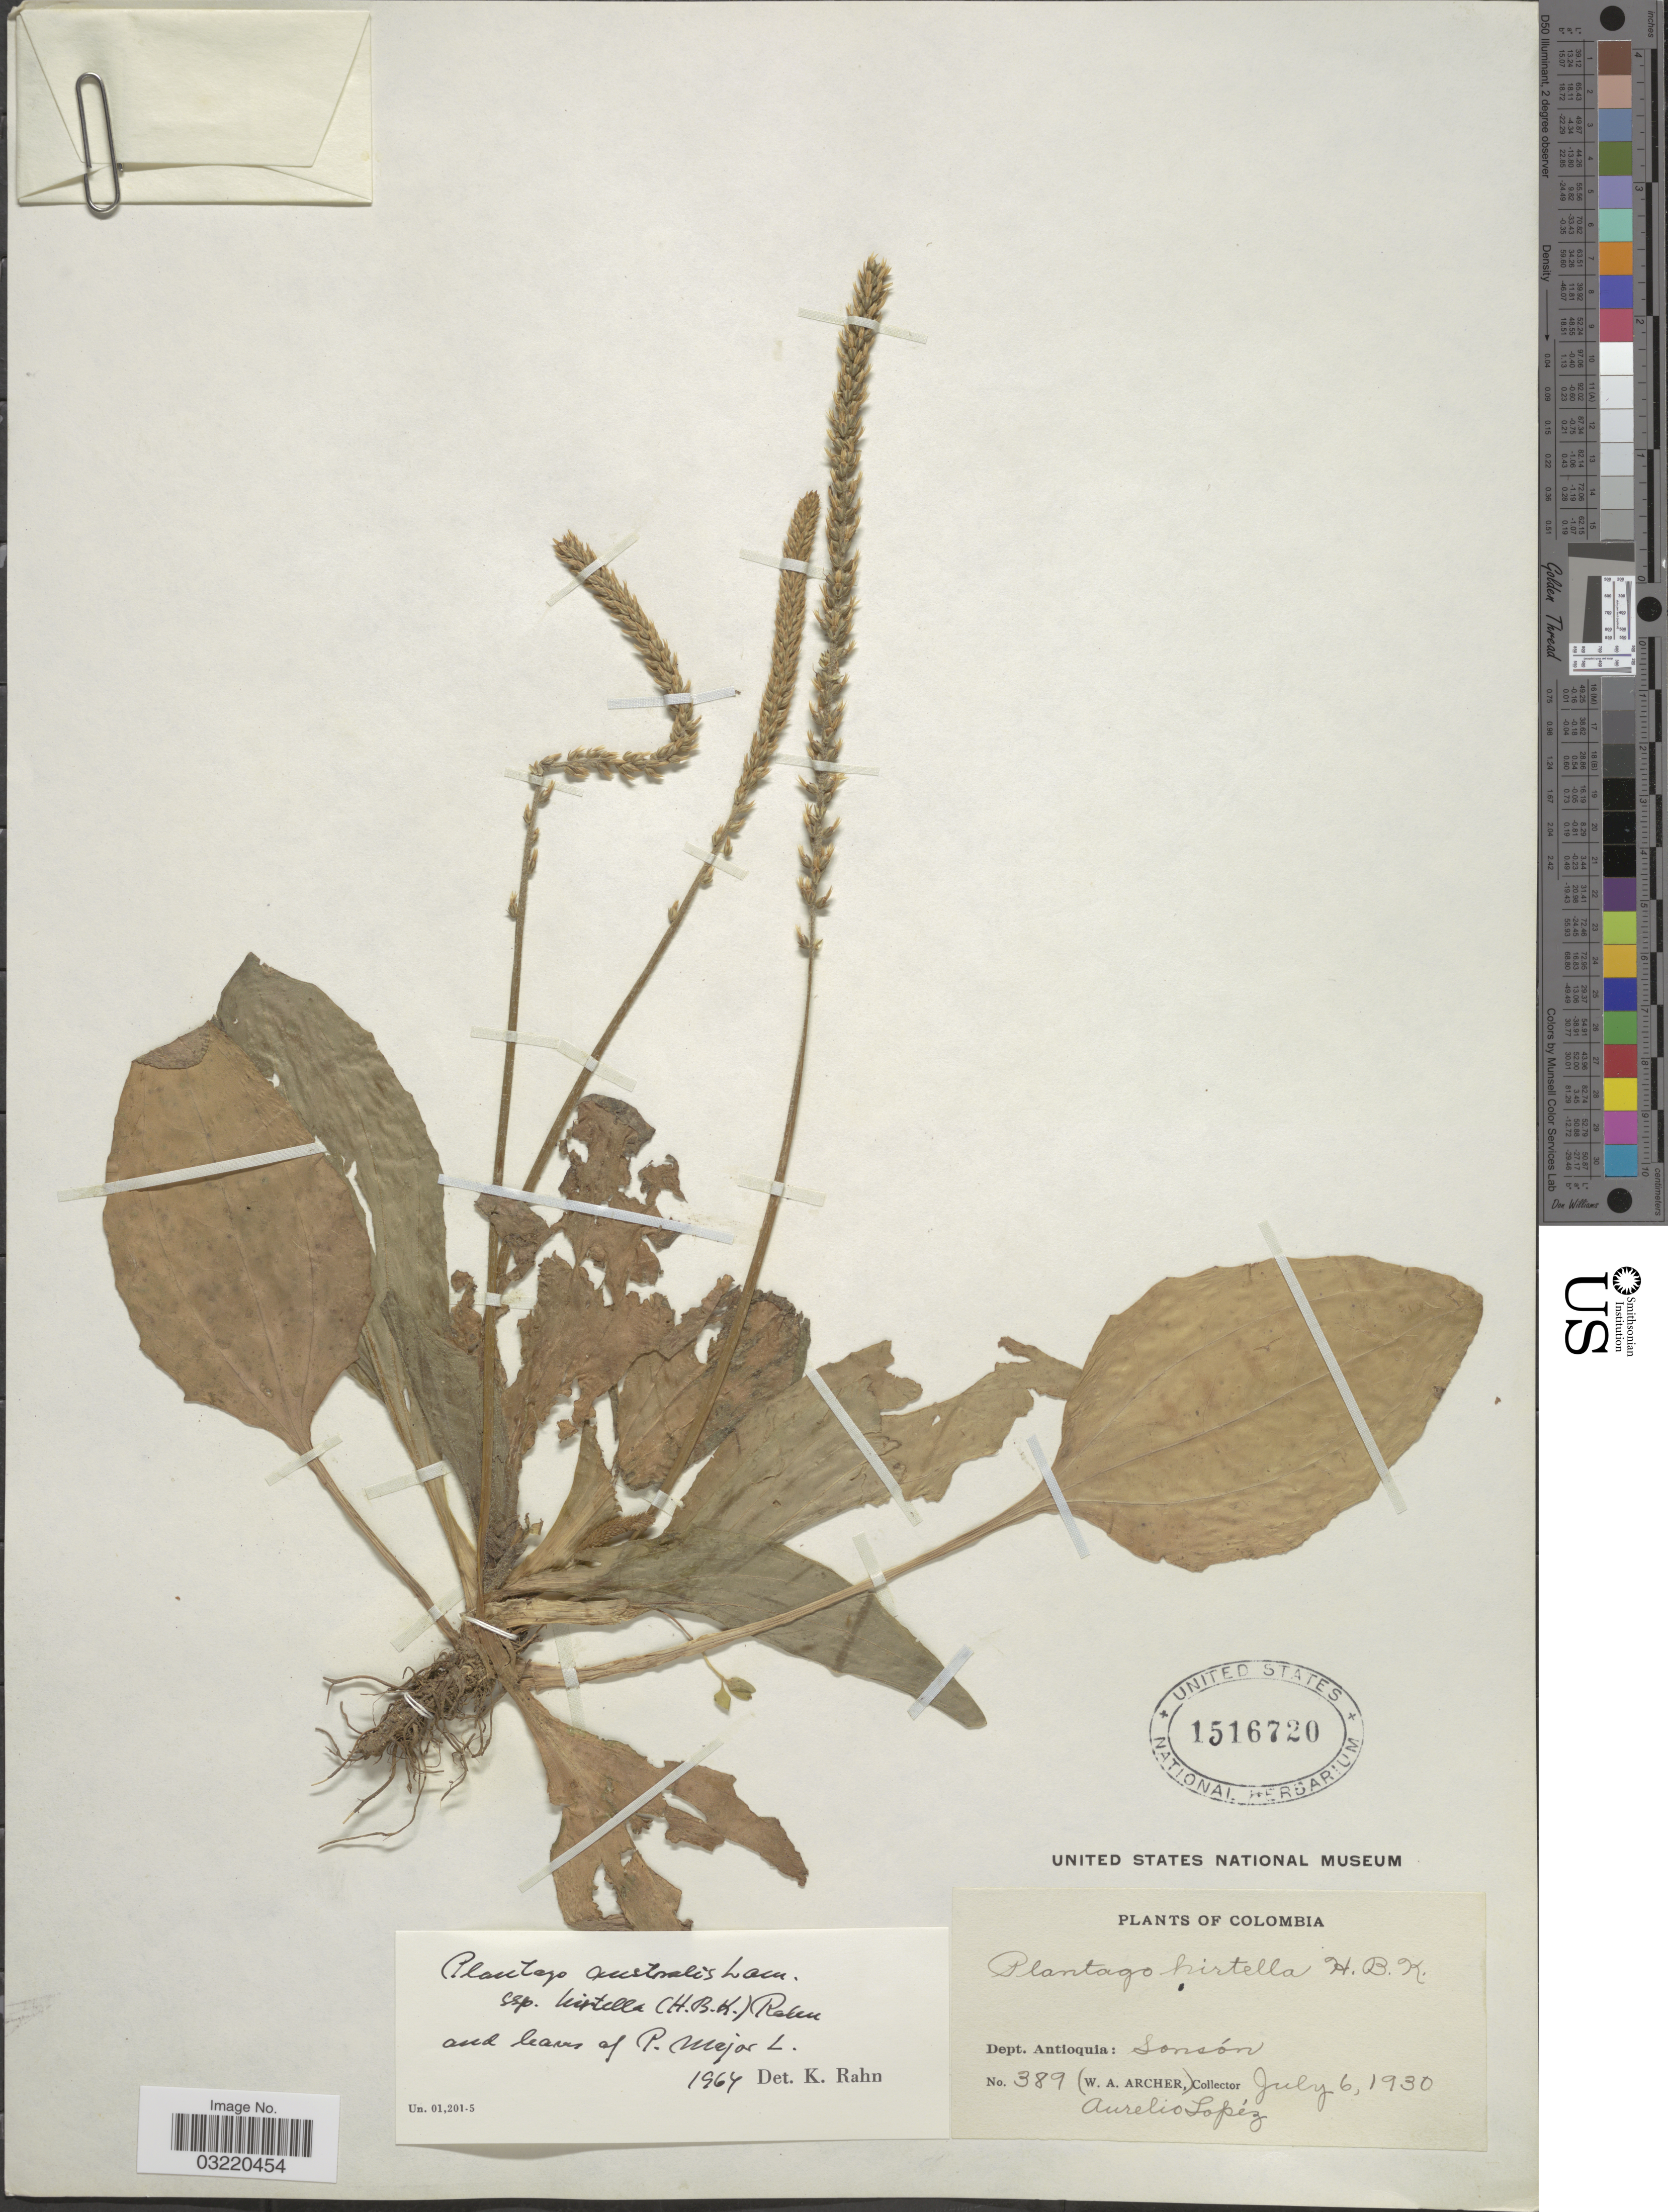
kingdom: Plantae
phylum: Tracheophyta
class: Magnoliopsida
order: Lamiales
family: Plantaginaceae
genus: Plantago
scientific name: Plantago australis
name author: Lam.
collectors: A. Lopez & W. Archer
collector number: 389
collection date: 1930-07-06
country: Colombia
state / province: Antioquia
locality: Dept. Antioquia: Sonsón.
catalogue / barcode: US 1516720